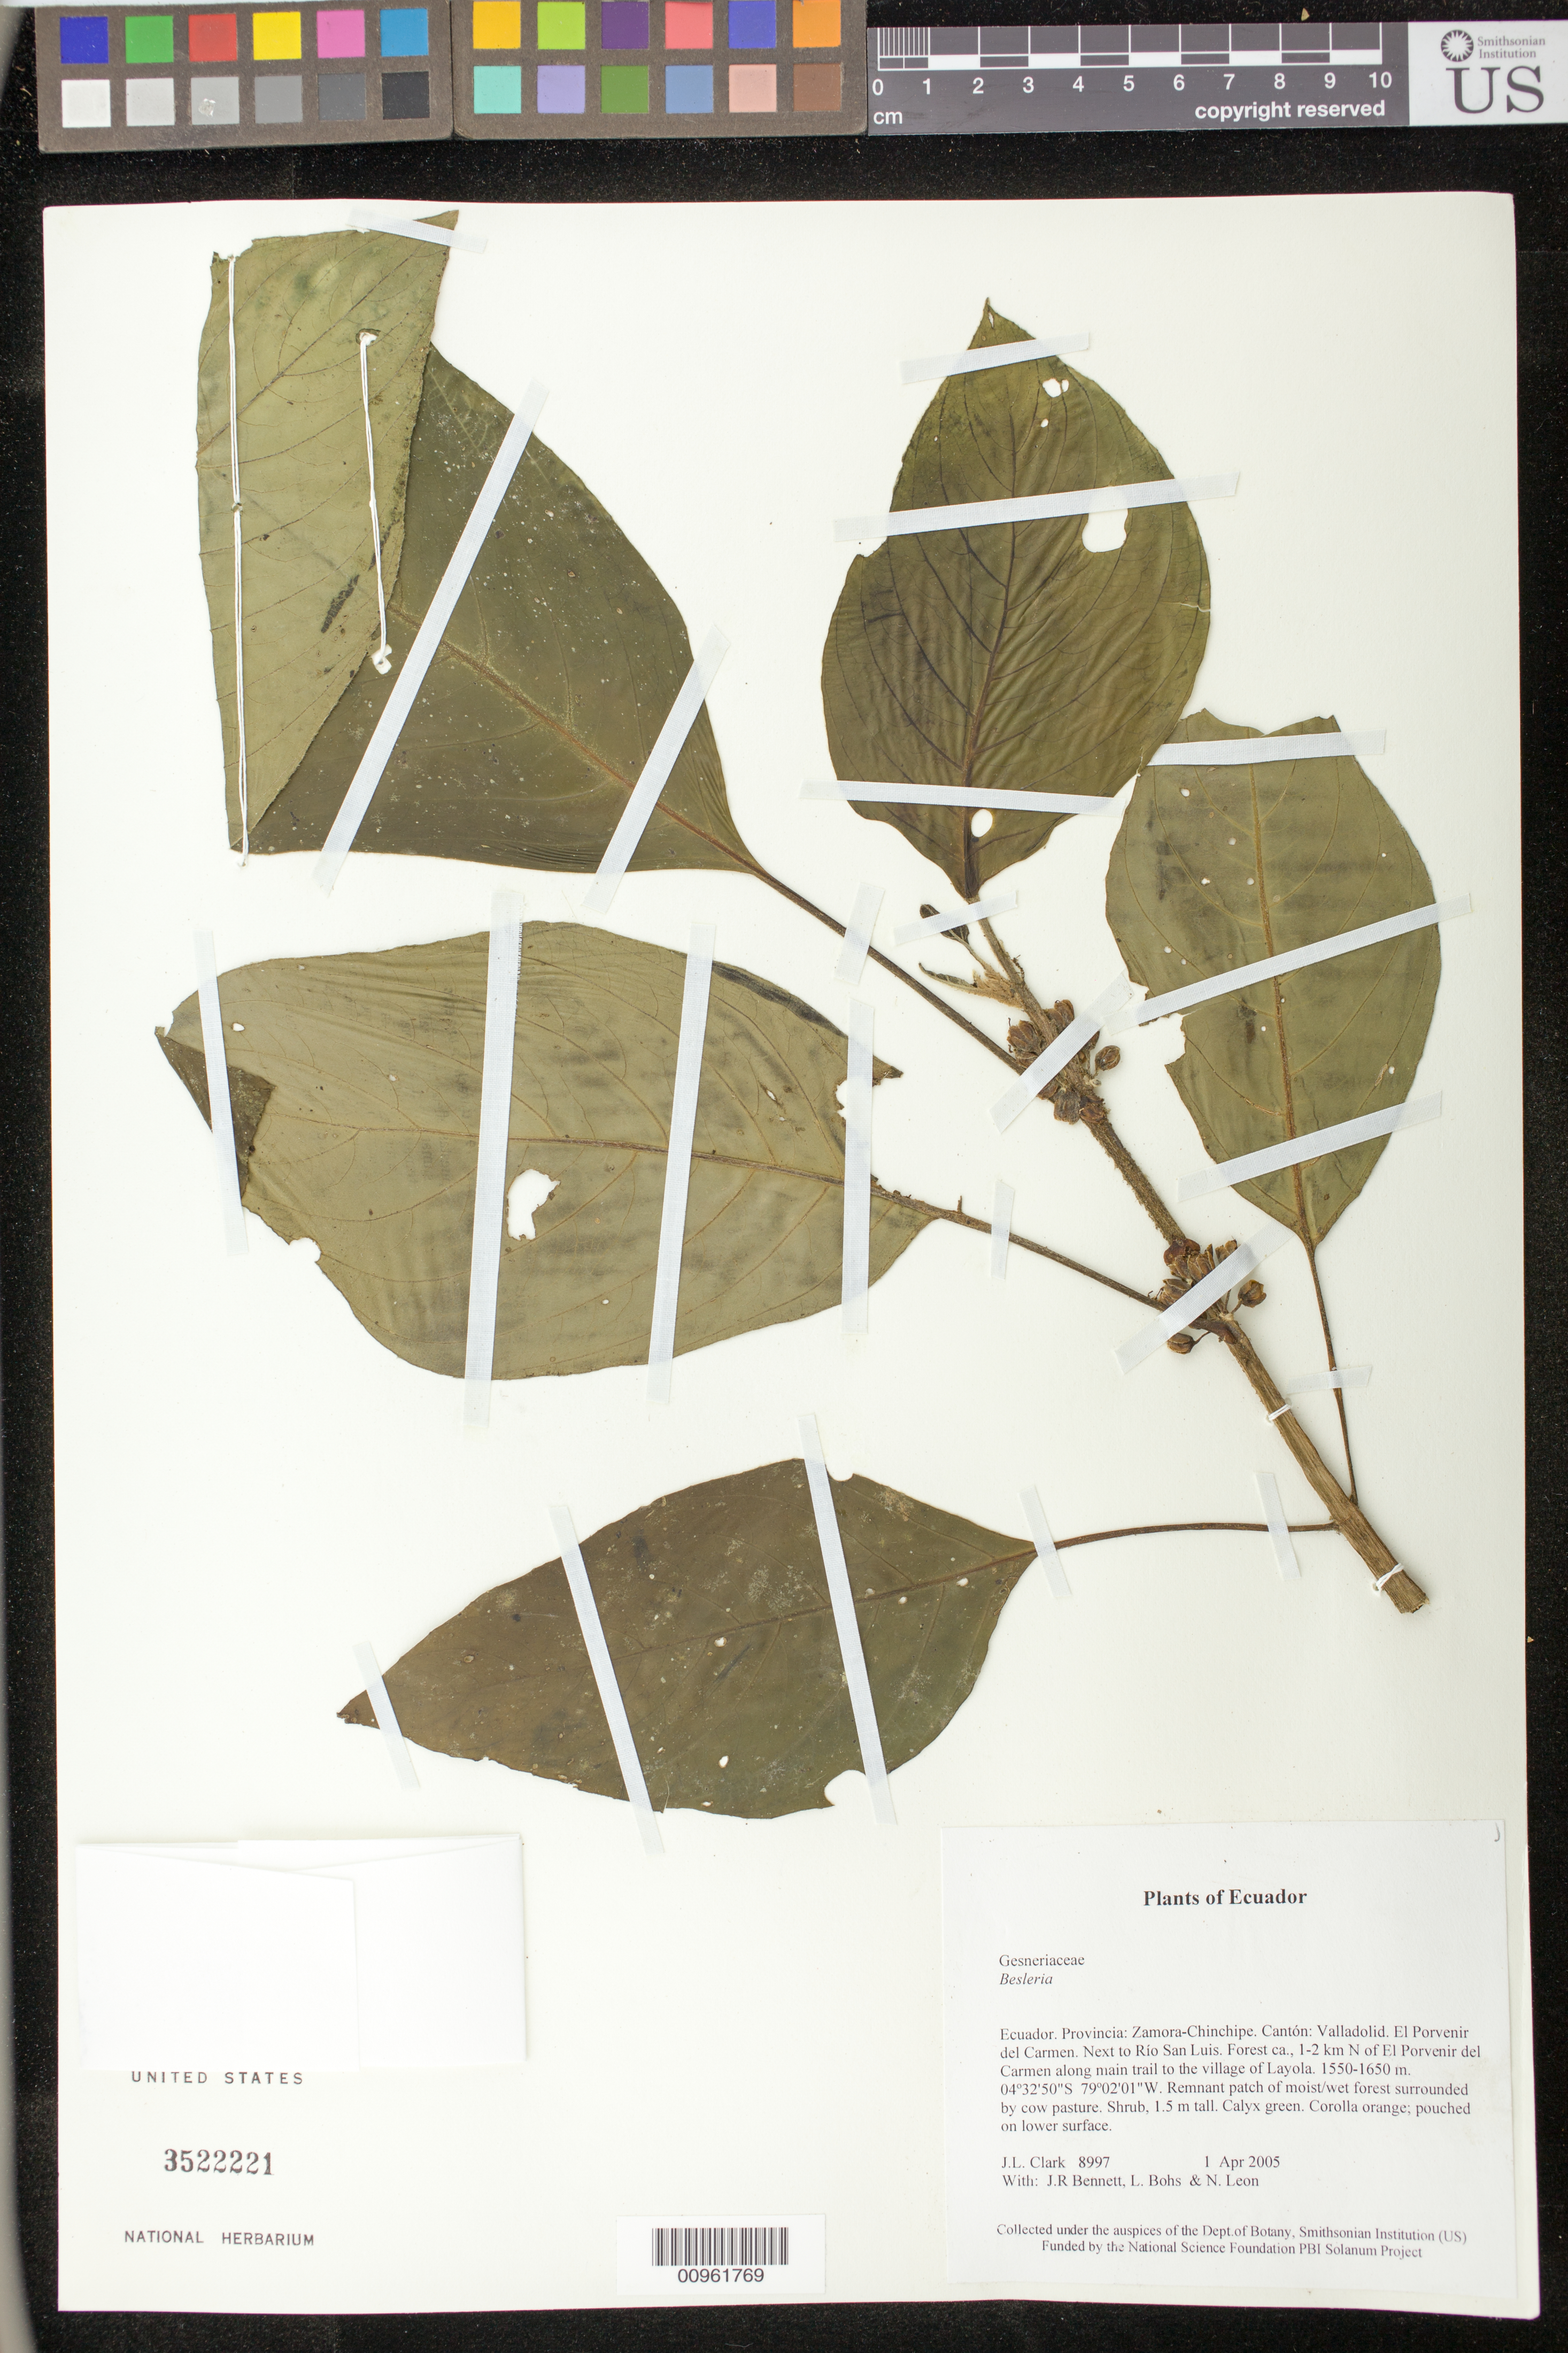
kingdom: Plantae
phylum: Tracheophyta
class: Magnoliopsida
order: Lamiales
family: Gesneriaceae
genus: Besleria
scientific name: Besleria sp.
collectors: J. L. Clark, J. R. Bennett, L. A. Bohs & N. Leon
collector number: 8997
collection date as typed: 01 Apr 2005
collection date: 2005-04-01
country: Ecuador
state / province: Zamora-Chinchipe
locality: Valladolid. El Porvenir del Carmen. Next to Río San Luis. Forest ca., 1-2 km N of El Porvenir del Carmen along main trail to the village of Layola.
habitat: Remnant patch of moist/wet forest surrounded by cow pasture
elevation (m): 1550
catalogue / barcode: US 3522221